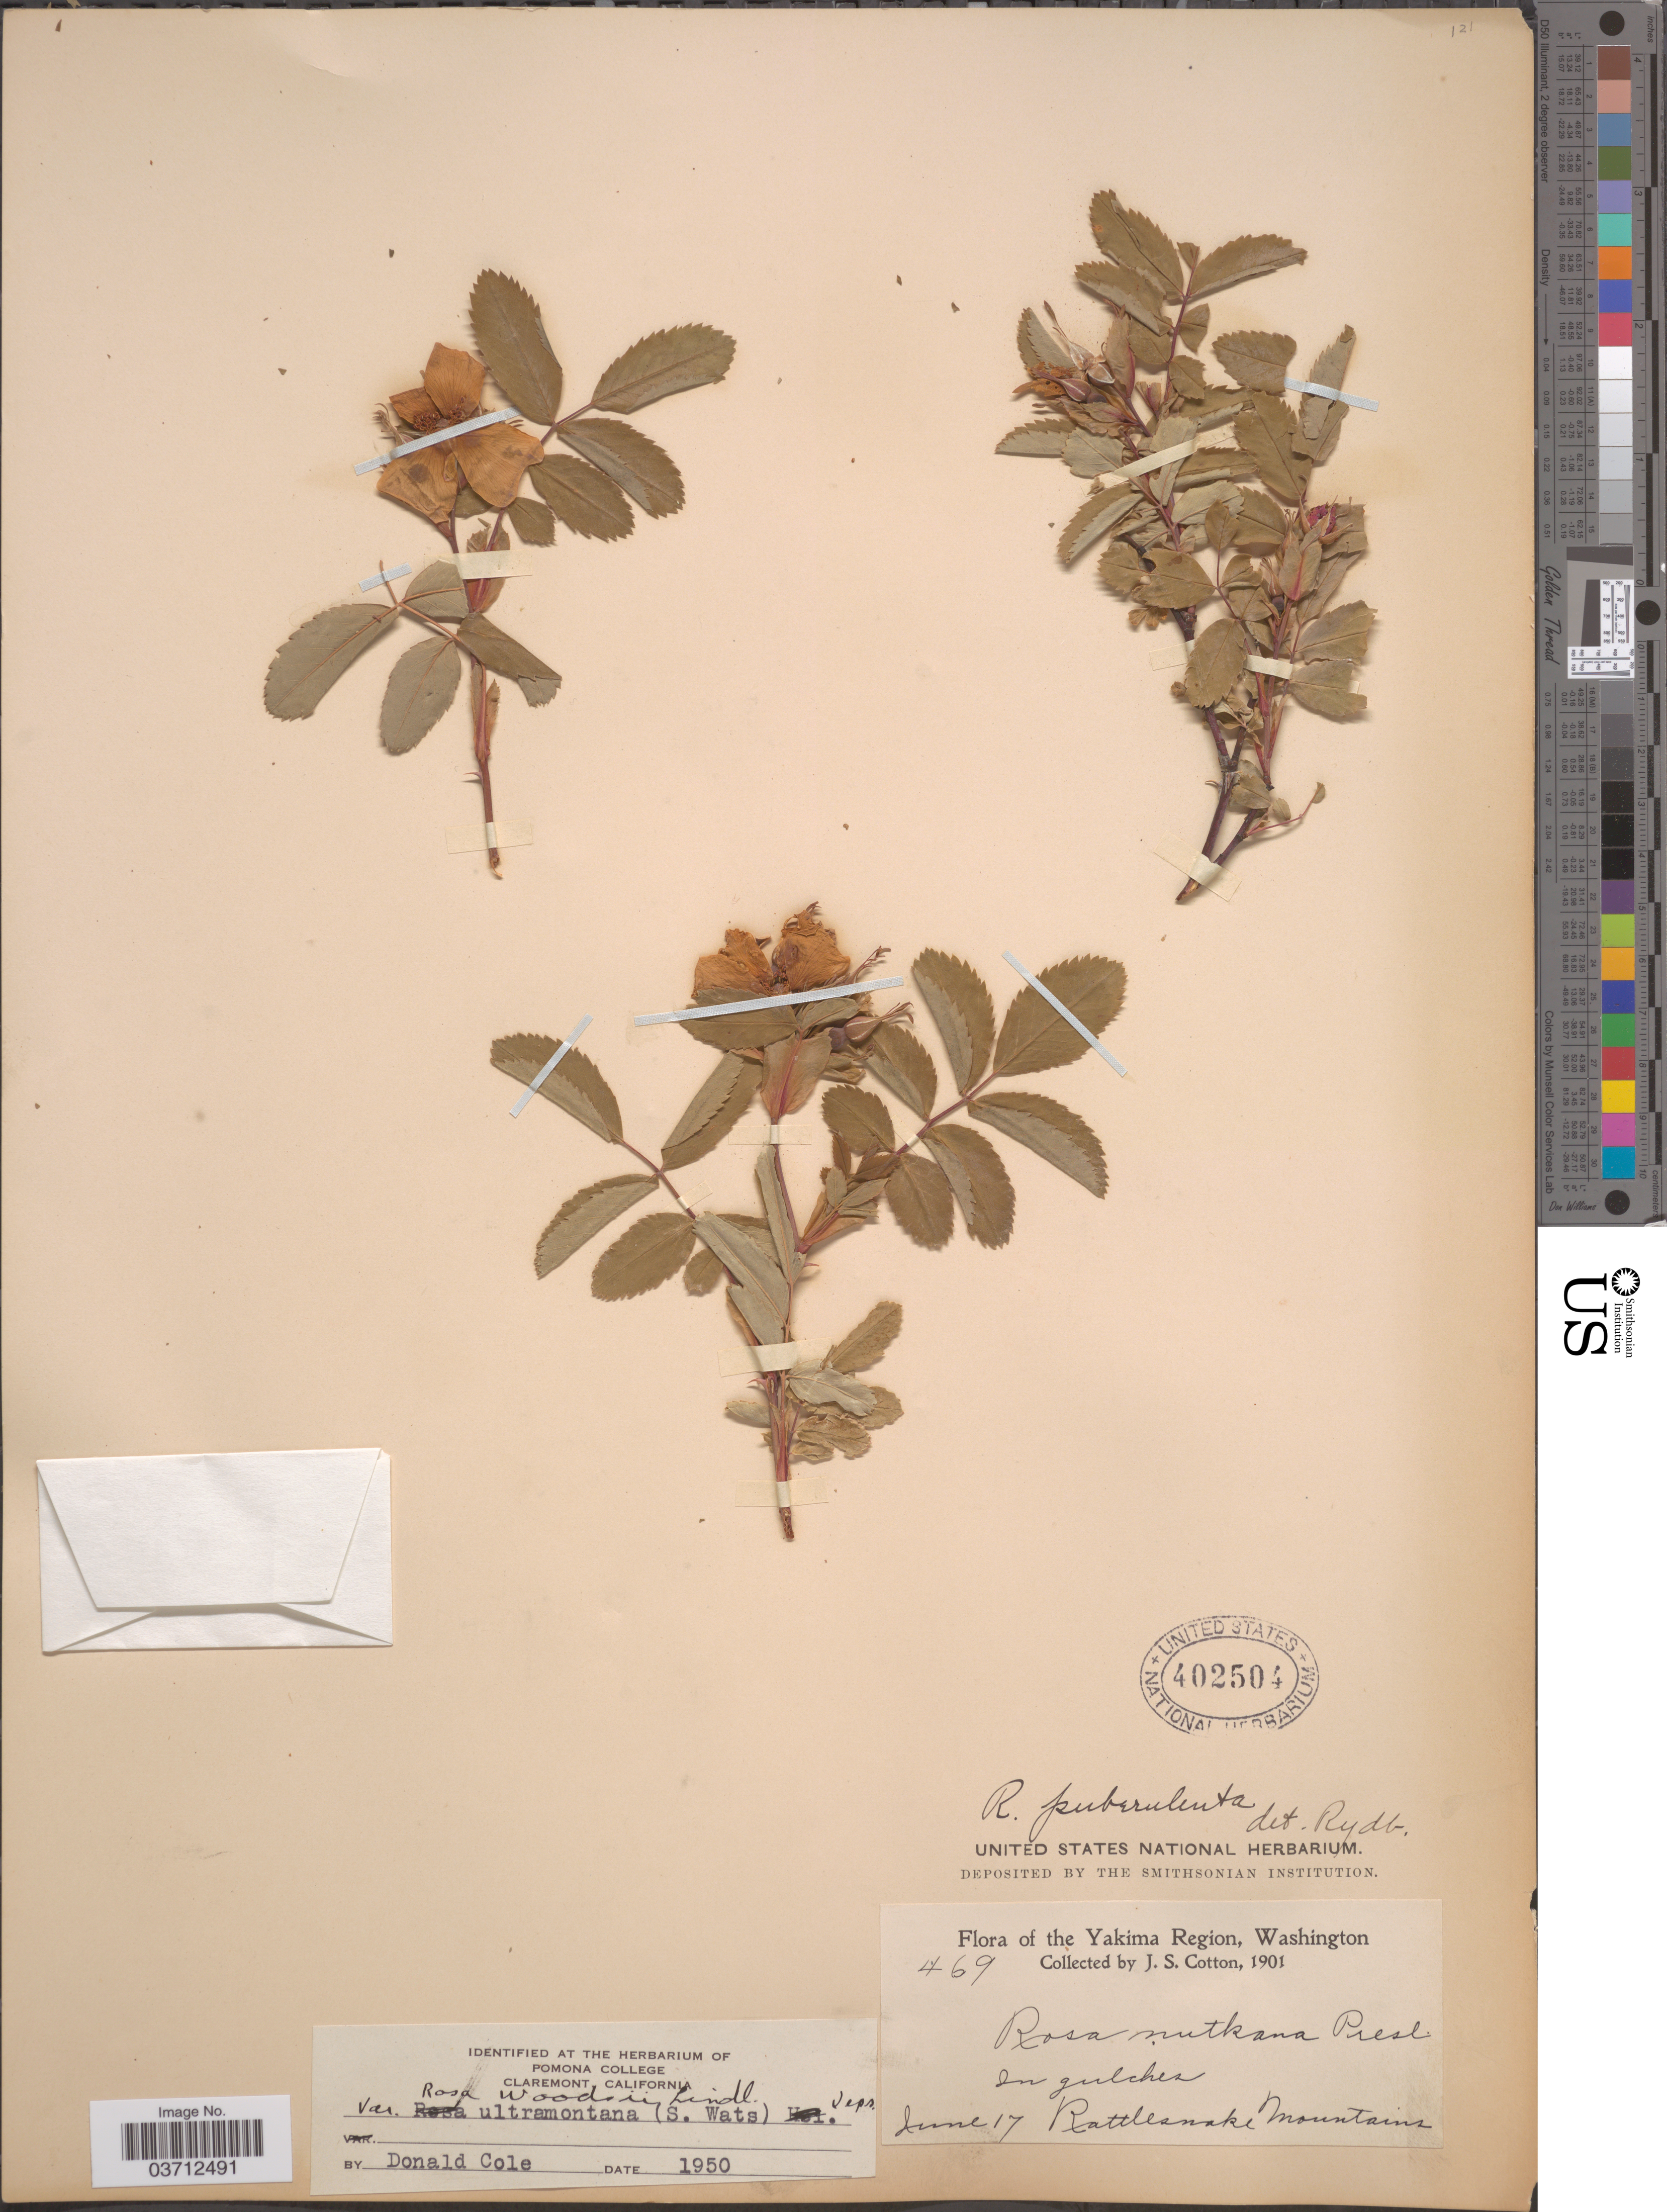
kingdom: Plantae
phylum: Tracheophyta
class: Magnoliopsida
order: Rosales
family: Rosaceae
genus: Rosa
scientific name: Rosa woodsii var. ultramontana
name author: Lindl.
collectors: J. S. Cotton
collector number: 469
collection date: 1901-06-17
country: United States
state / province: Washington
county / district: Yakima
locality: Yakima Region. In gulches. Rattlesnake Mountains.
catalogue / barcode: US 402504